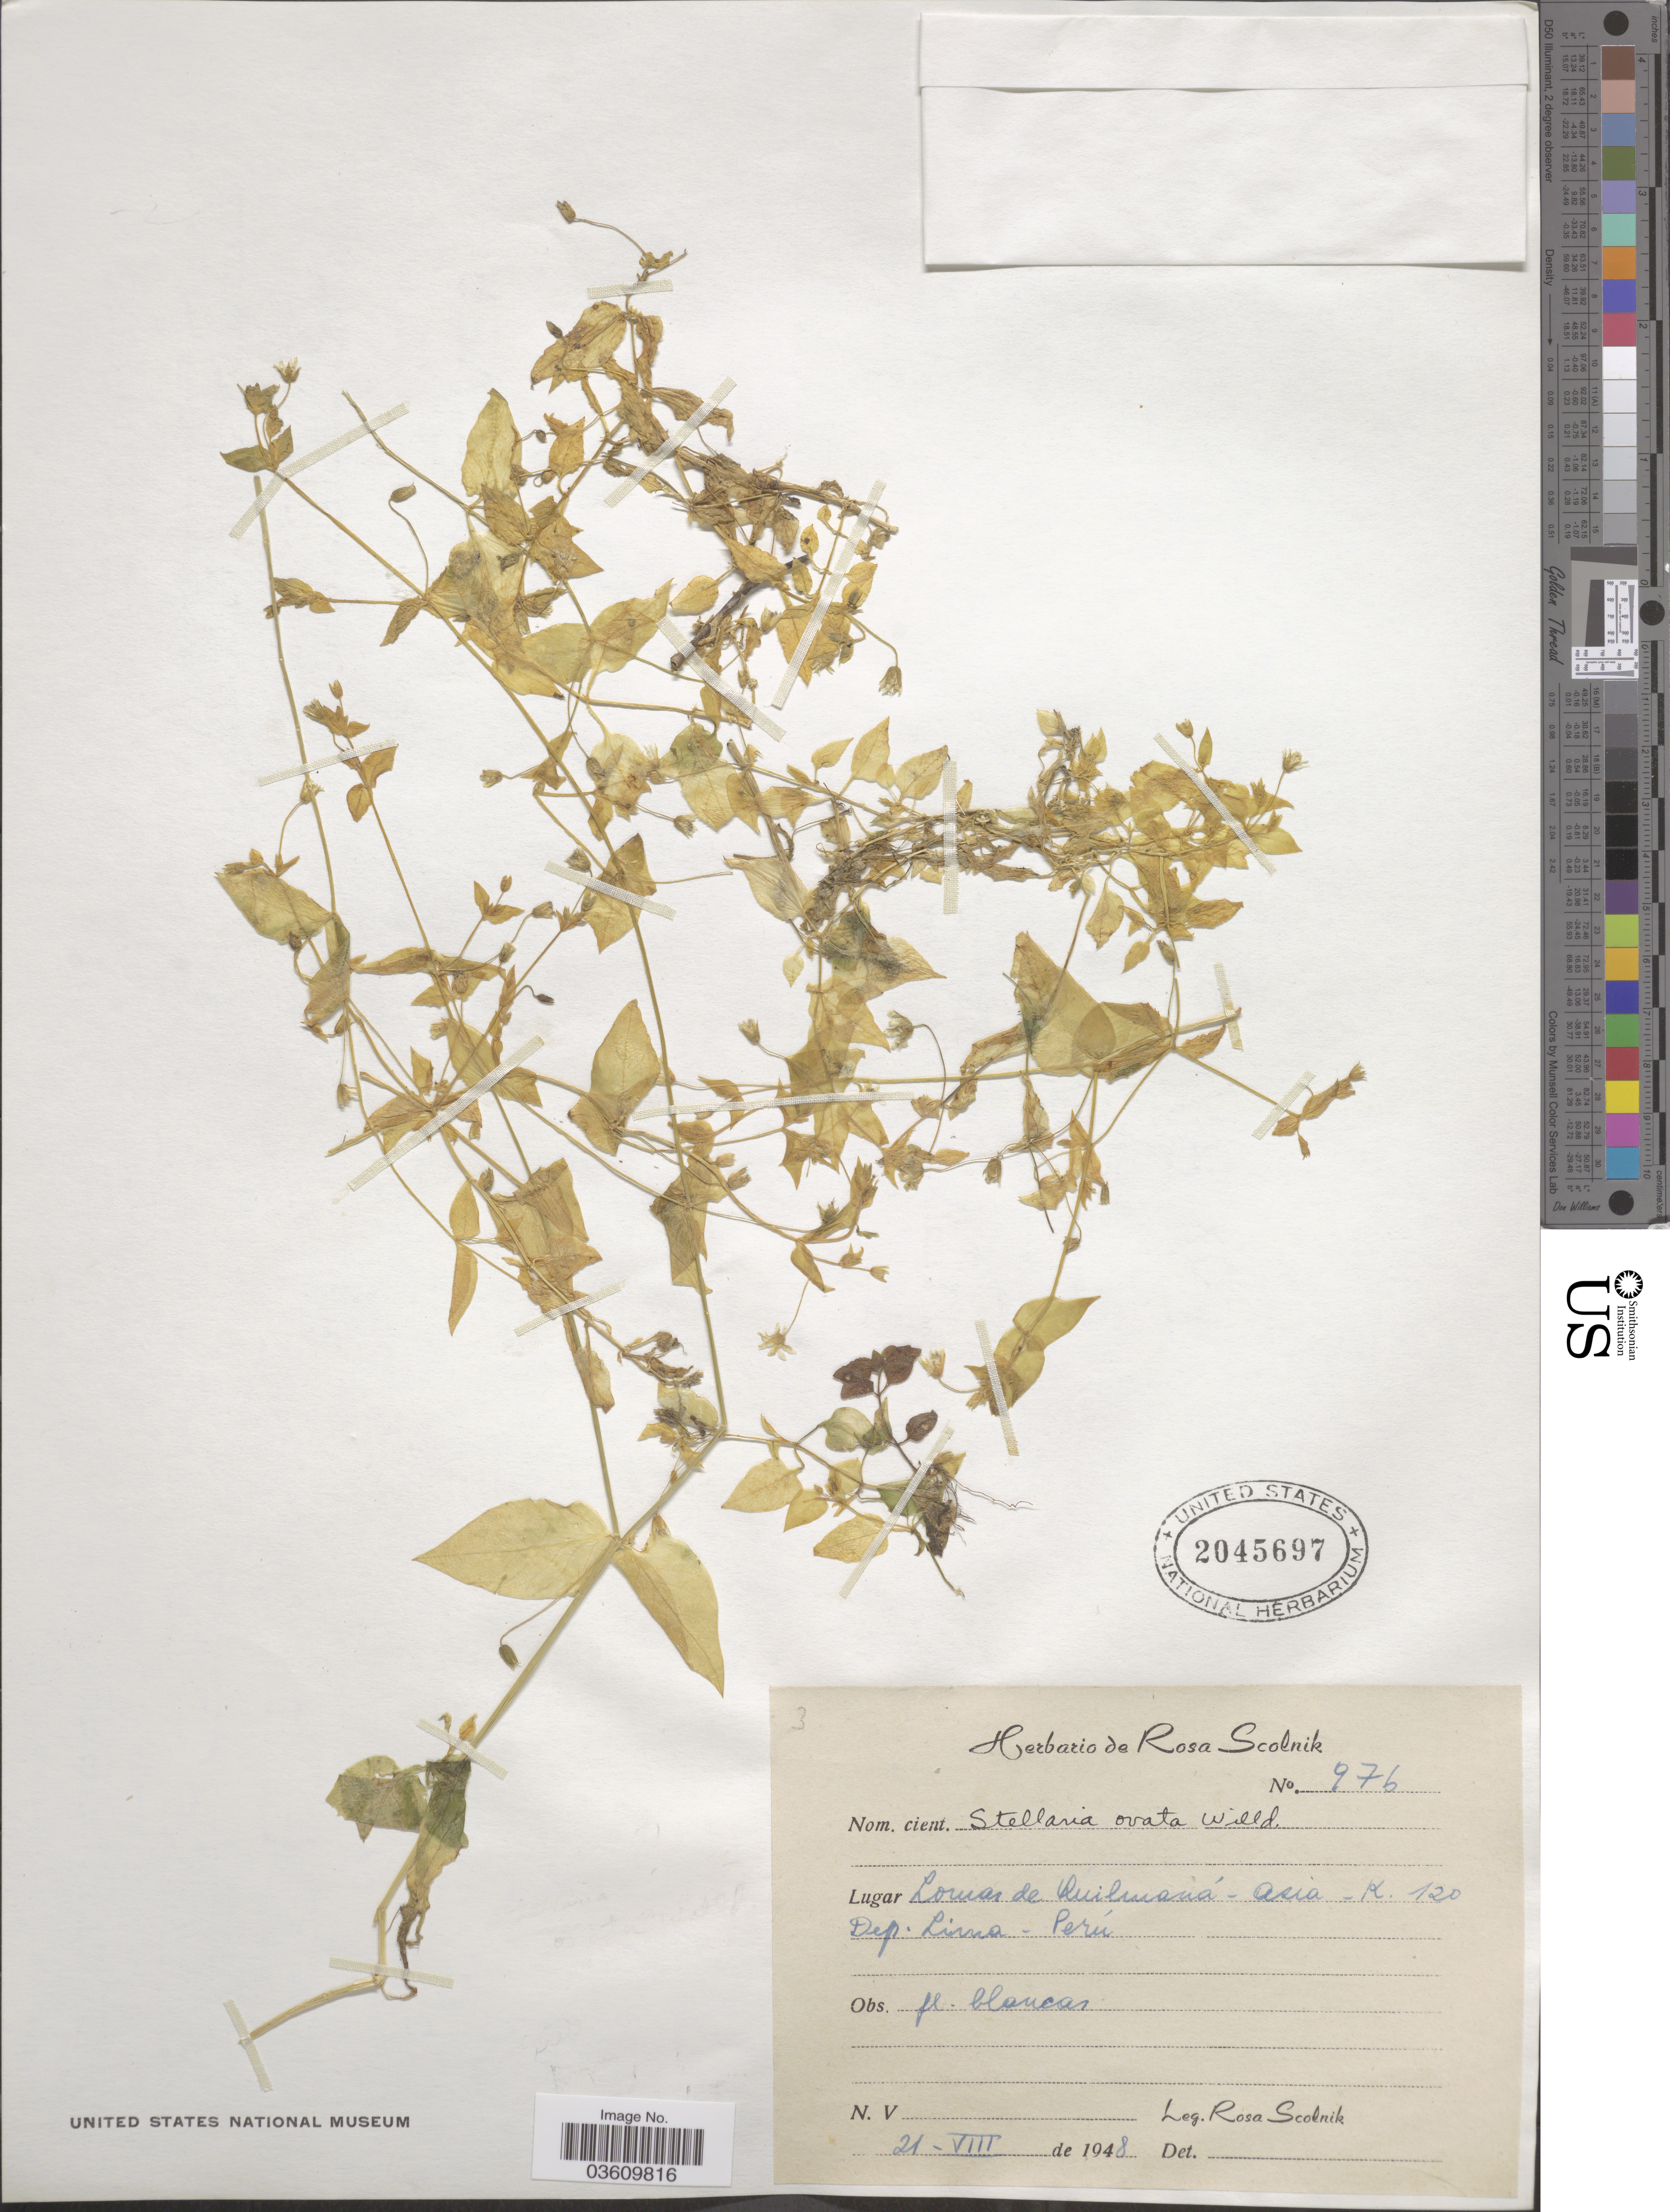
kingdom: Plantae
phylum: Tracheophyta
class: Magnoliopsida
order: Caryophyllales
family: Caryophyllaceae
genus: Stellaria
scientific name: Stellaria ovata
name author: Willd.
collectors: R. Scolnik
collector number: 976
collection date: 1948-08-21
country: Peru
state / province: Lima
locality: Lomas de Quilmaná - Asia - K. 120 Dep. Lima.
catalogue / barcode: US 2045697